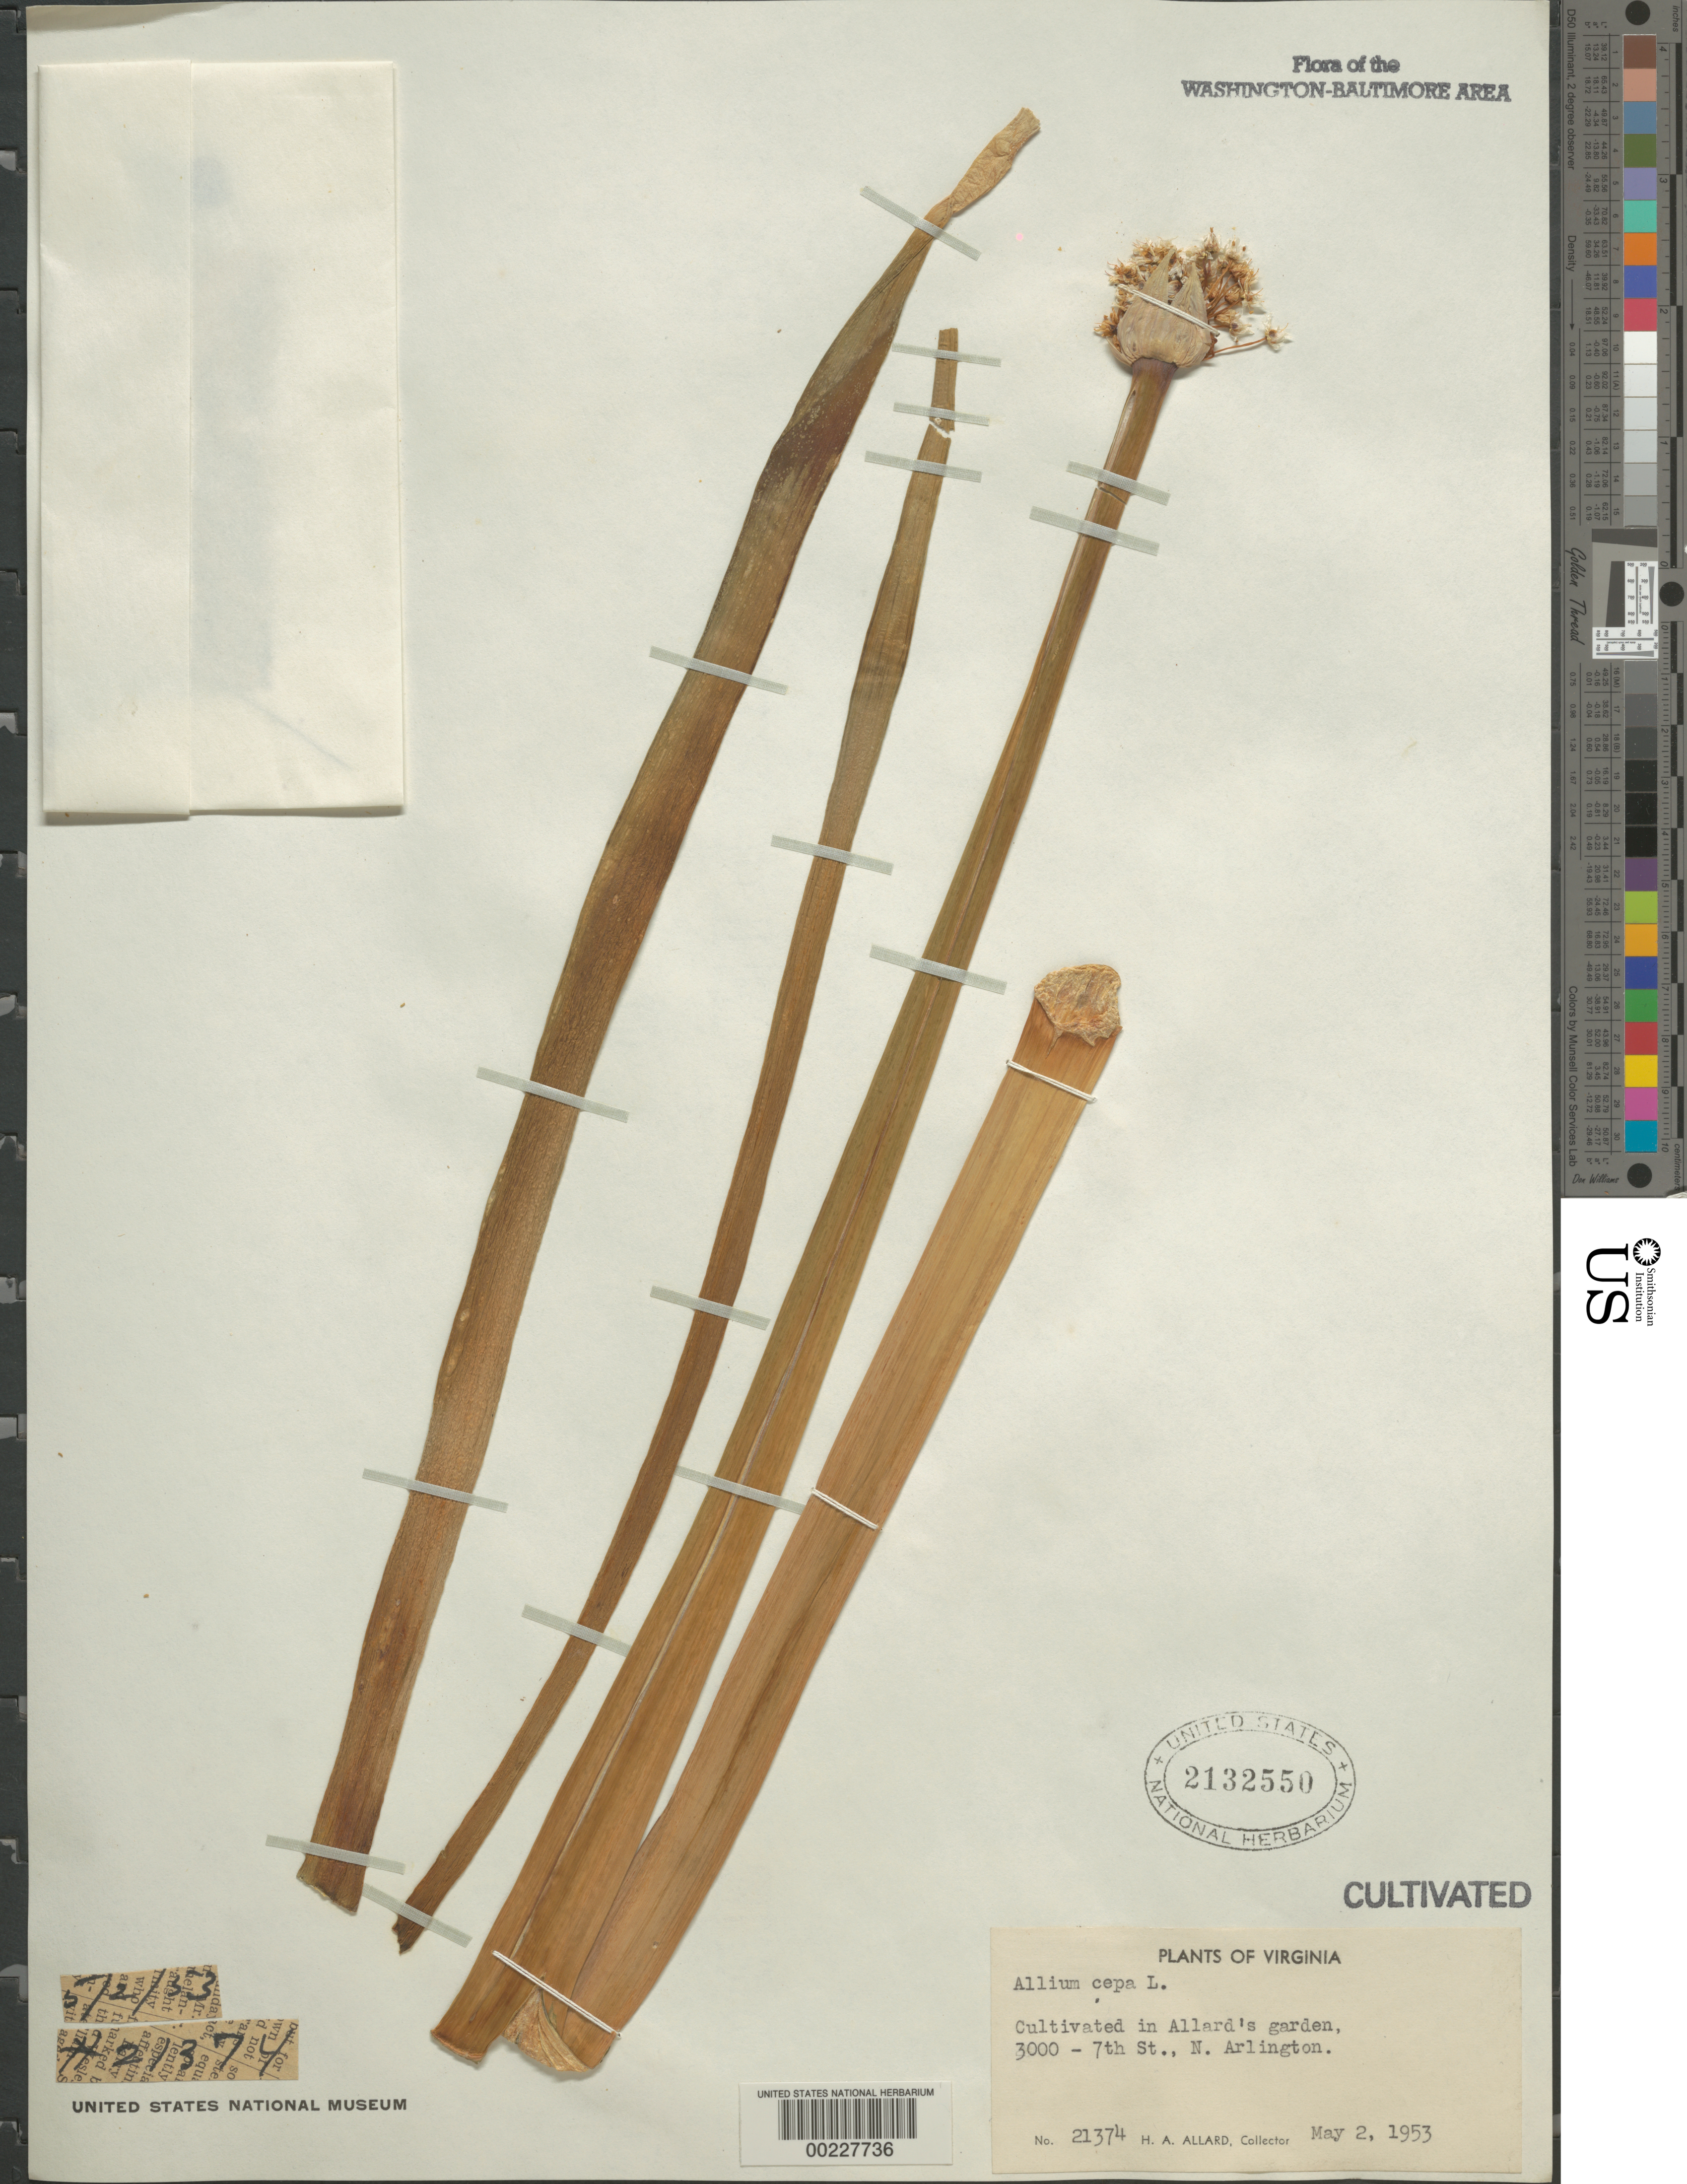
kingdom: Plantae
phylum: Tracheophyta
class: Liliopsida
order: Asparagales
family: Amaryllidaceae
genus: Allium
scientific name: Allium cepa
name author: L.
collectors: H. A. Allard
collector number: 21374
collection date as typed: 02 May 1953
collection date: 1953-05-02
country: United States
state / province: Virginia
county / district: Arlington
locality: N. Arlington, 3000 7th St, H.A. Allard's grounds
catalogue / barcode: US 2132550